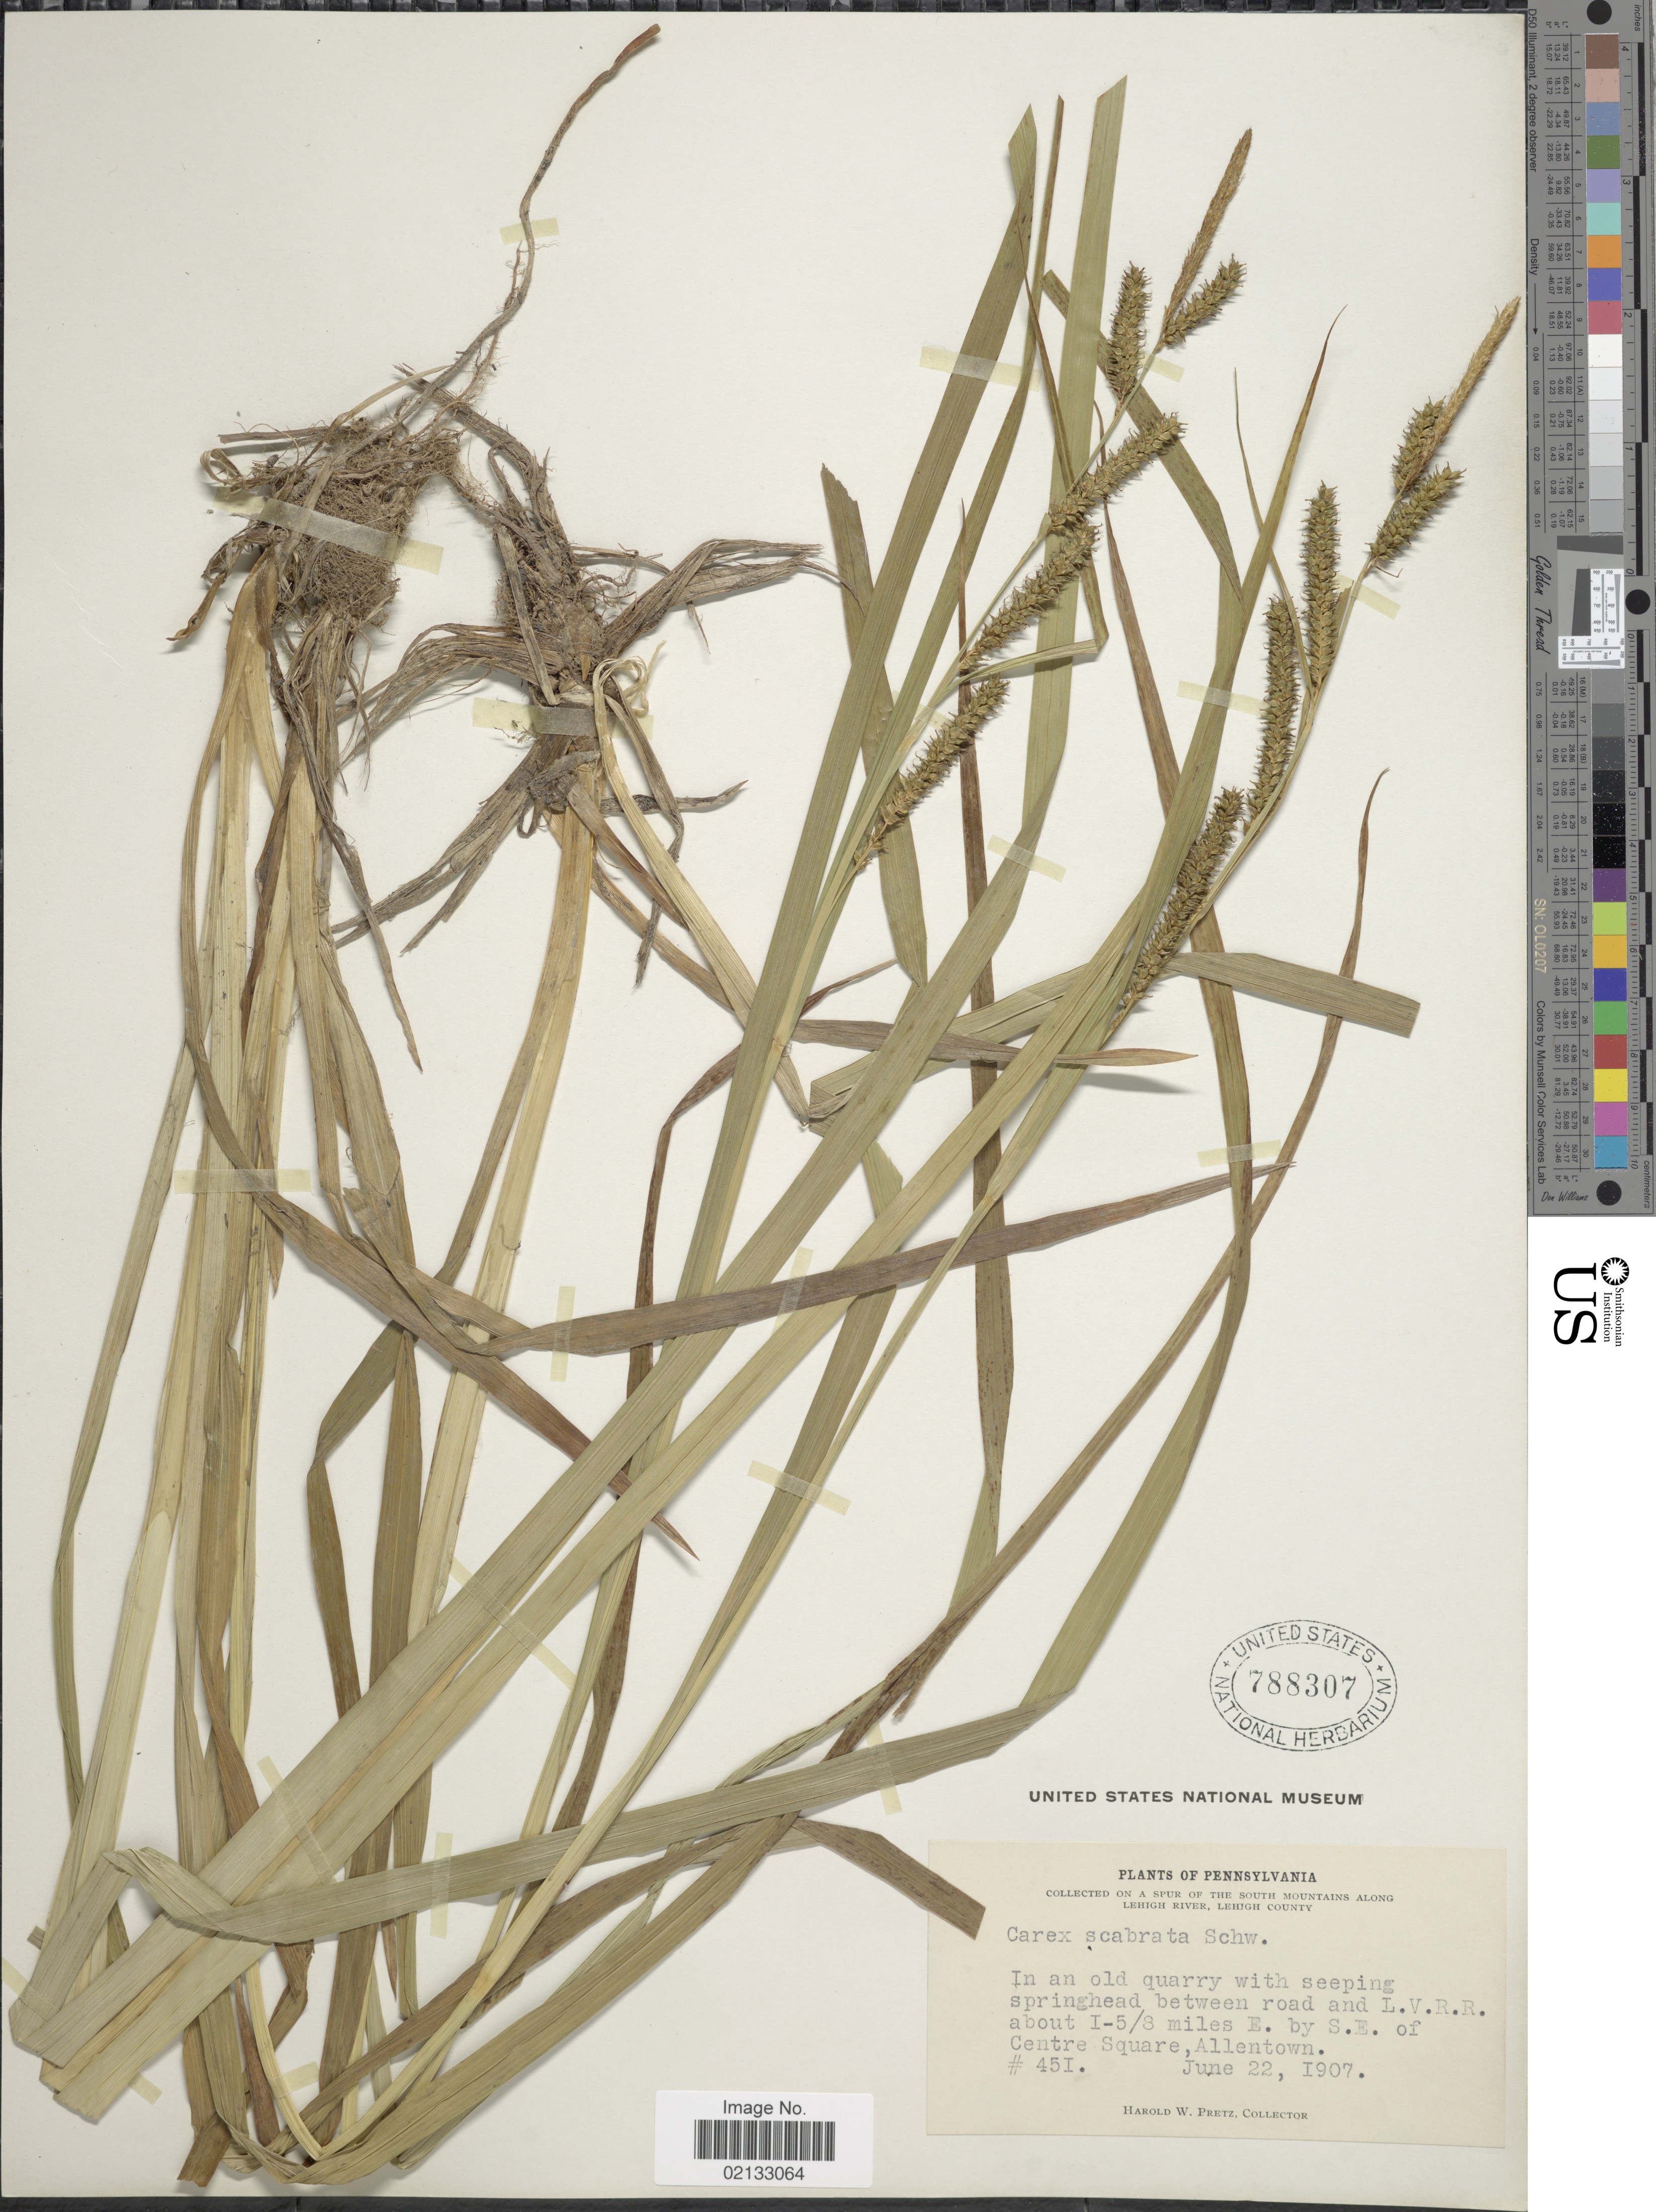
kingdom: Plantae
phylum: Tracheophyta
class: Liliopsida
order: Poales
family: Cyperaceae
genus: Carex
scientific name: Carex scabrata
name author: Schwein.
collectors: H. W. Pretz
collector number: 451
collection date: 1907-06-22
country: United States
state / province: Pennsylvania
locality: On a spur of the south mountains along Lehigh River, Lehigh County. In an old quarry with seeping springhead between road and L.V.R.R. about I-5/8 miles E. by S.E. of Centre Square, Allentown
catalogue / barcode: US 788307